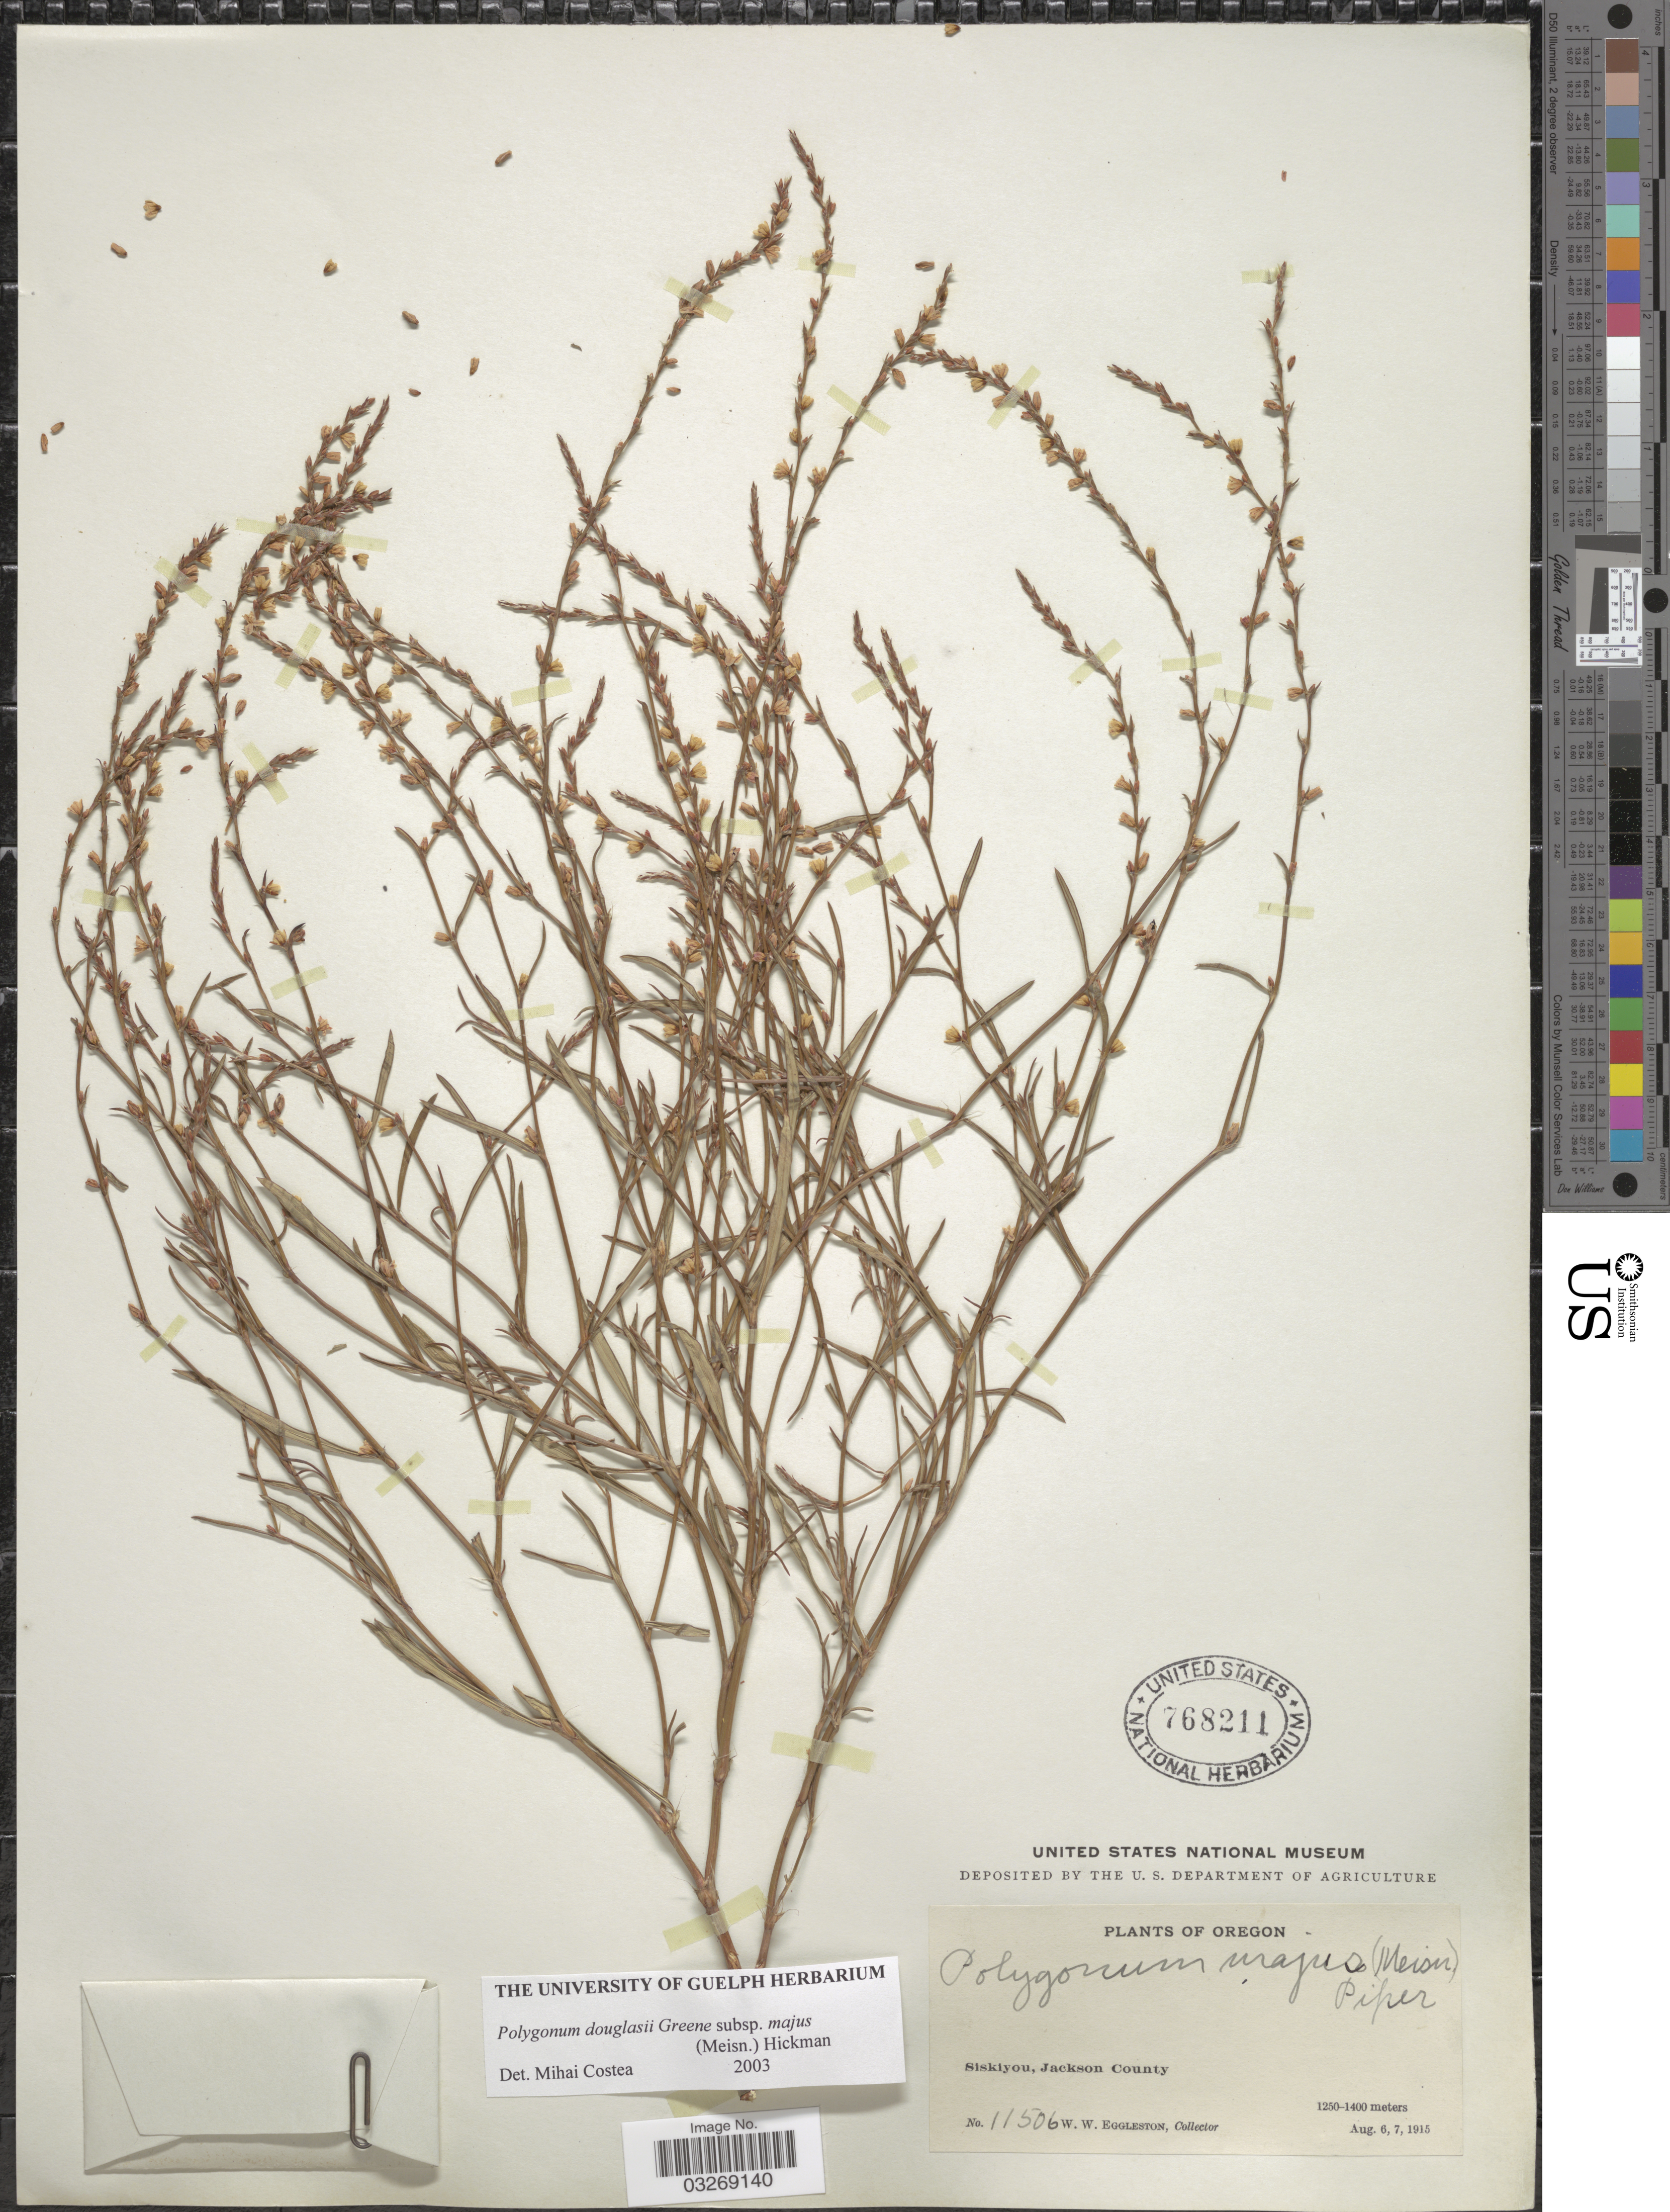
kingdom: Plantae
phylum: Tracheophyta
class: Magnoliopsida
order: Caryophyllales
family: Polygonaceae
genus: Polygonum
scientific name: Polygonum douglasii subsp. majus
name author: (Meisn.) Hickman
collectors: W. W. Eggleston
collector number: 11506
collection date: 1915-08-06/1915-08-07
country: United States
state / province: Oregon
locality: Siskiyou, Jackson County.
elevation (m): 1250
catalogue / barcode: US 768211